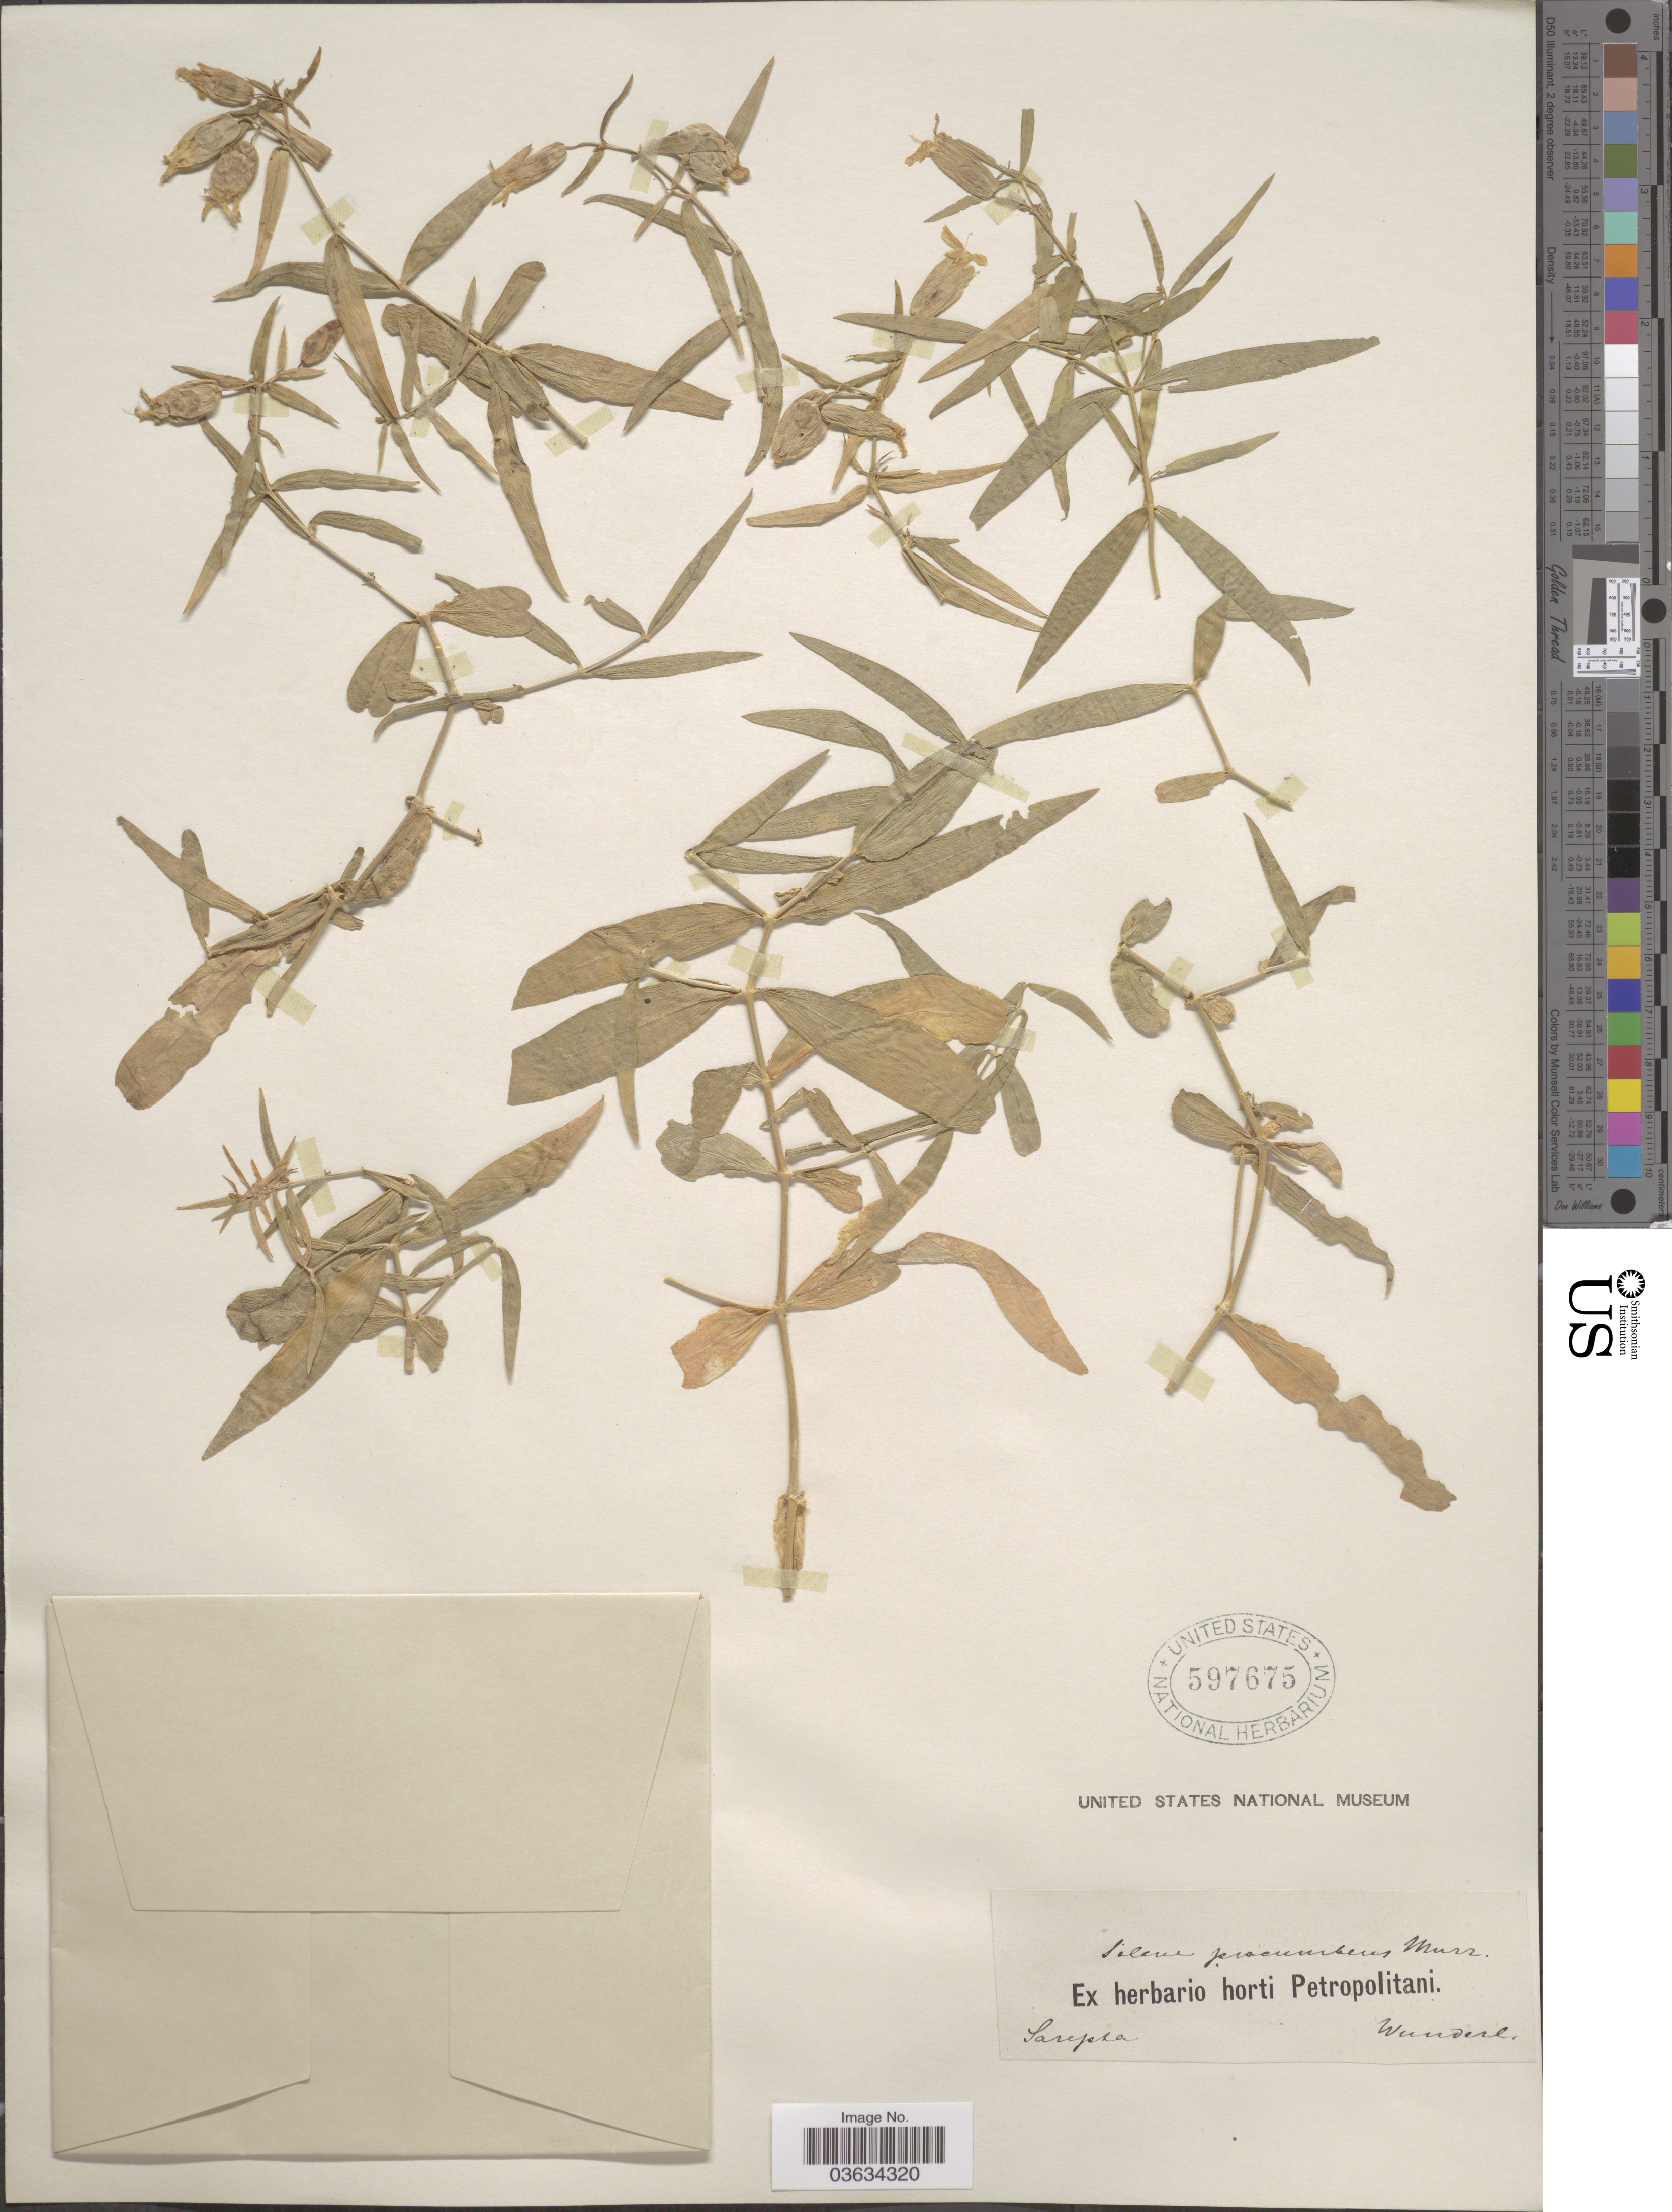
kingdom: Plantae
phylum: Tracheophyta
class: Magnoliopsida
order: Caryophyllales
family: Caryophyllaceae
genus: Silene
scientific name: Silene procumbens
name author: Murray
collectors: Wunderlich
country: Russian Federation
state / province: Volgograd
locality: Sarepta.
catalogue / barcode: US 597675